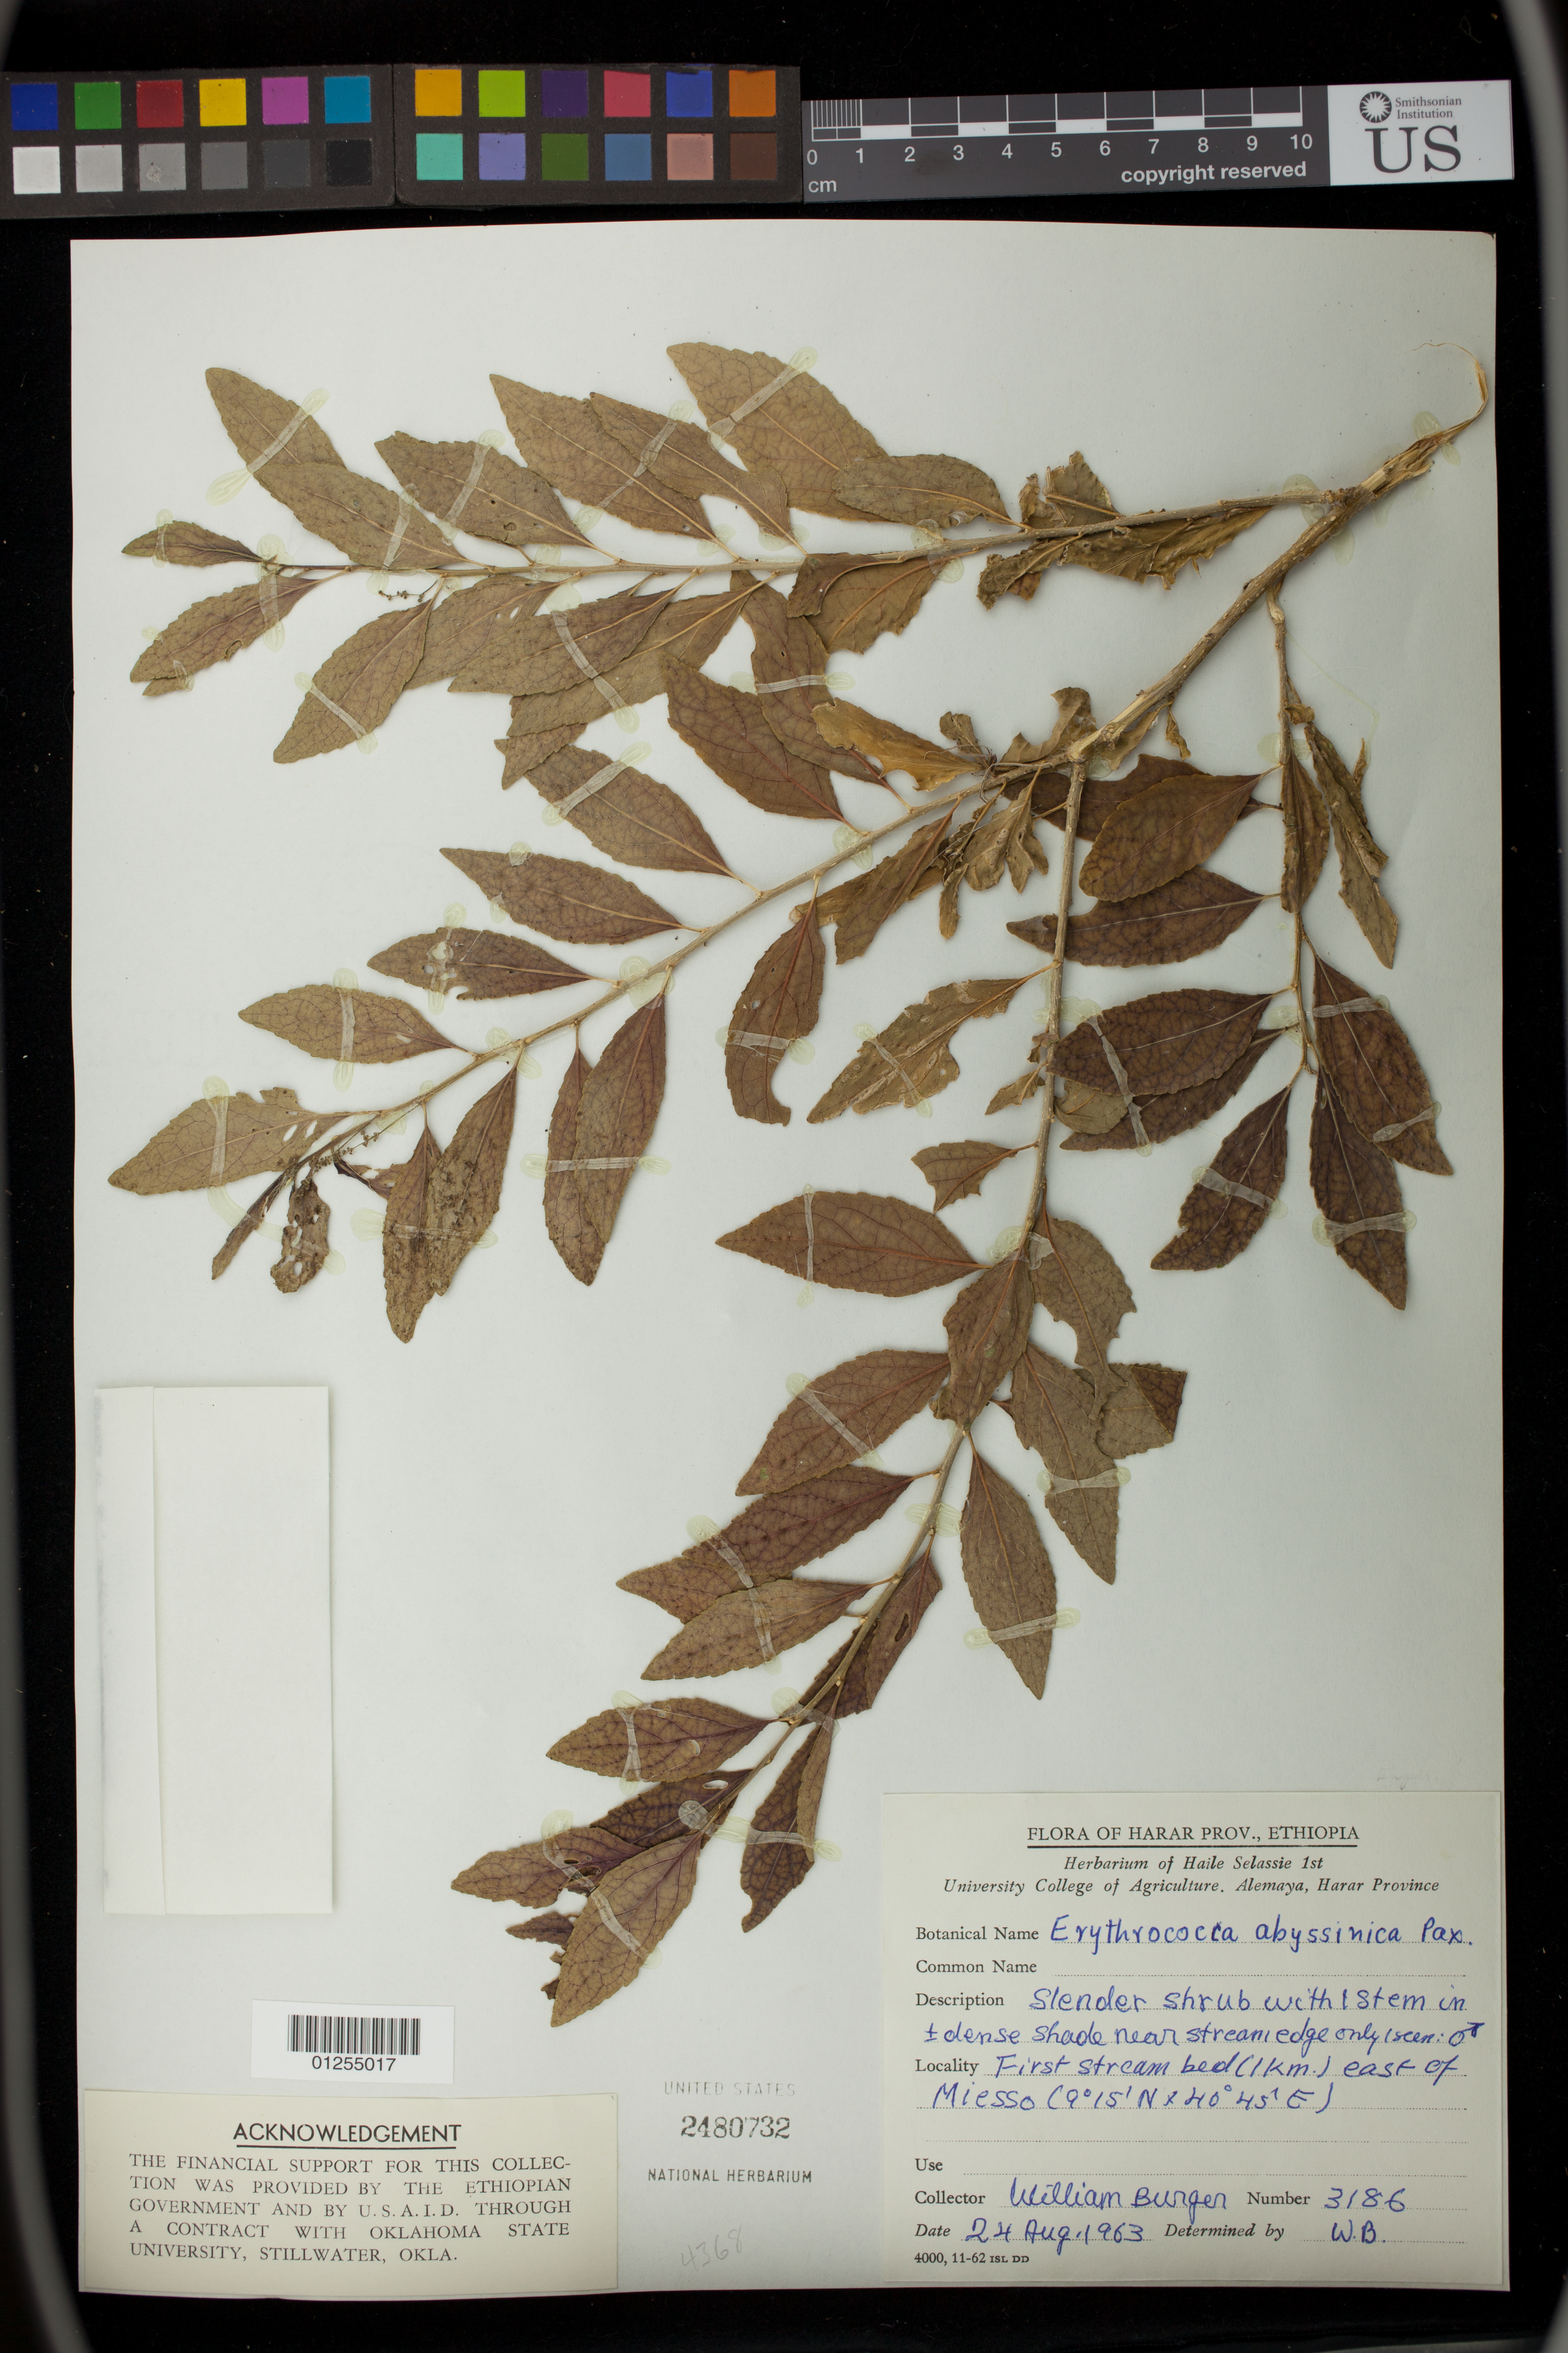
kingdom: Plantae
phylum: Tracheophyta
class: Magnoliopsida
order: Malpighiales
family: Euphorbiaceae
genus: Erythrococca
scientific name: Erythrococca abyssinica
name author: Pax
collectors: W. Burger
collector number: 3186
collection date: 1963-08-24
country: Ethiopia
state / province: Harari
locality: Alemaya, Harar Province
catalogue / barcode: US 2480732